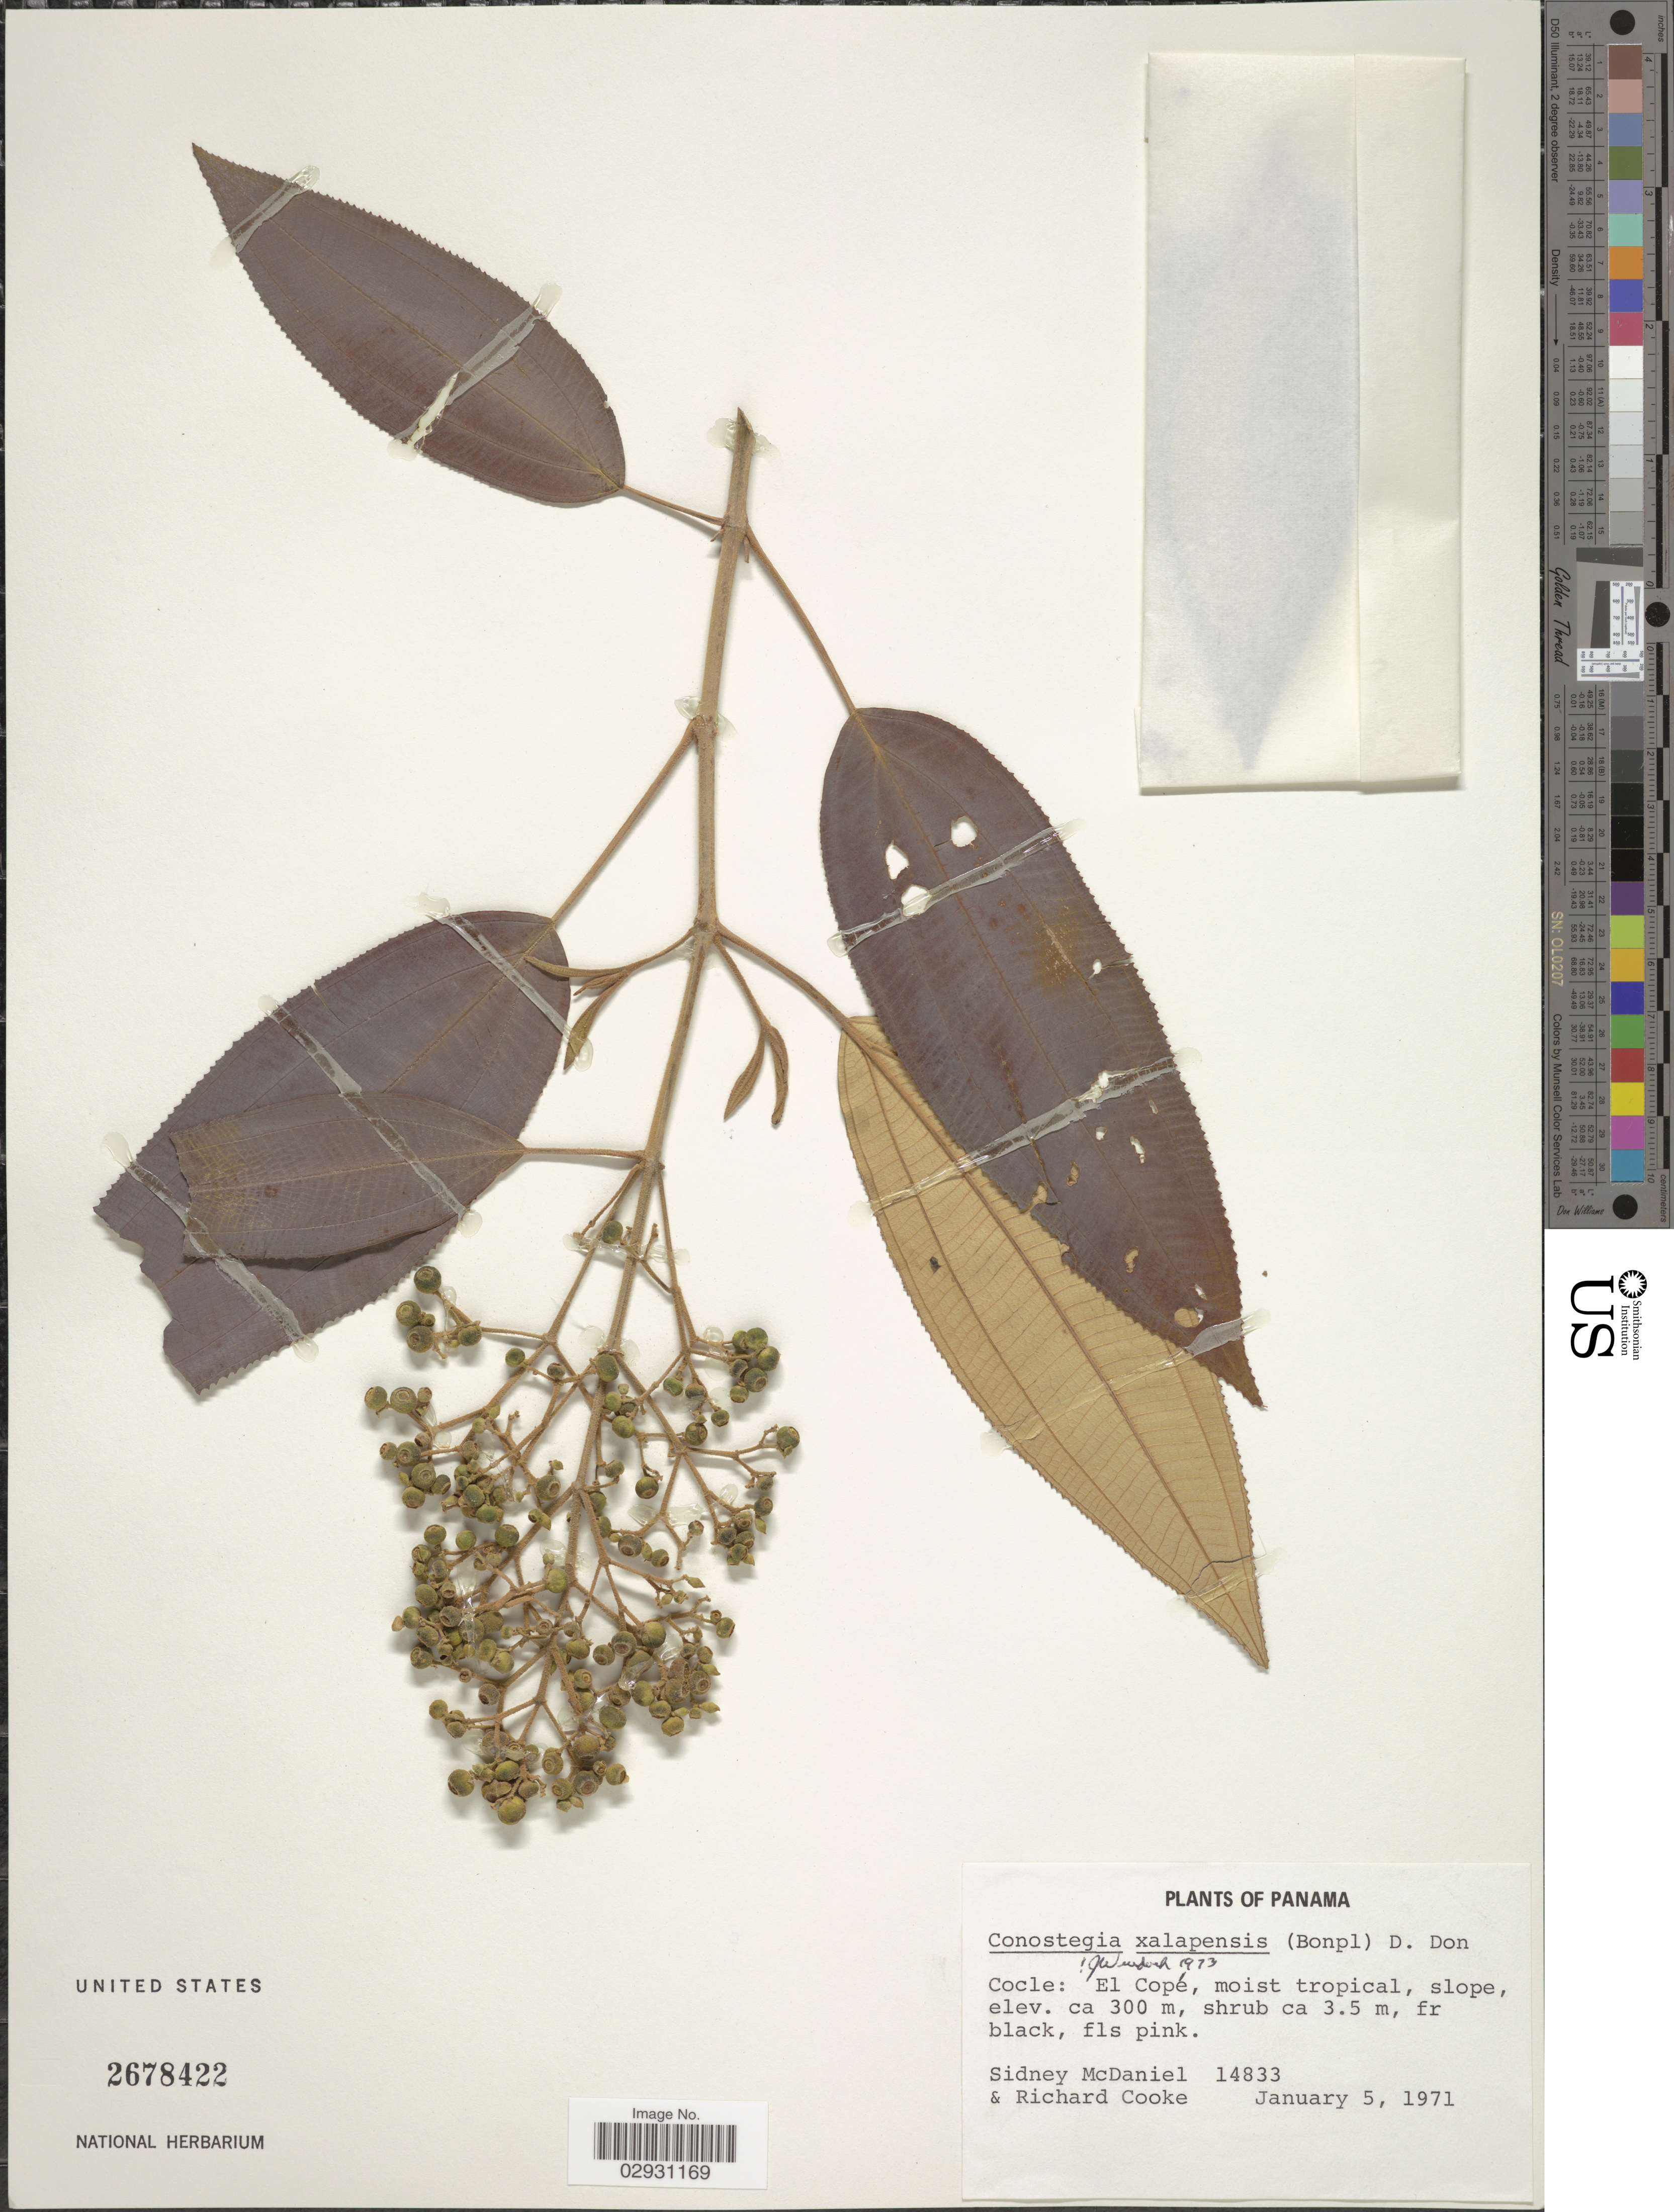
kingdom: Plantae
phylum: Tracheophyta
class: Magnoliopsida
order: Myrtales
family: Melastomataceae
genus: Conostegia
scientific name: Conostegia quadrangularis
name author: Schltdl. ex Steud.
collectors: S. McDaniel & R. Cooke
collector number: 14833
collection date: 1971-01-05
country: Panama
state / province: Coclé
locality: El Copé.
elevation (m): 300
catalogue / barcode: US 2678422